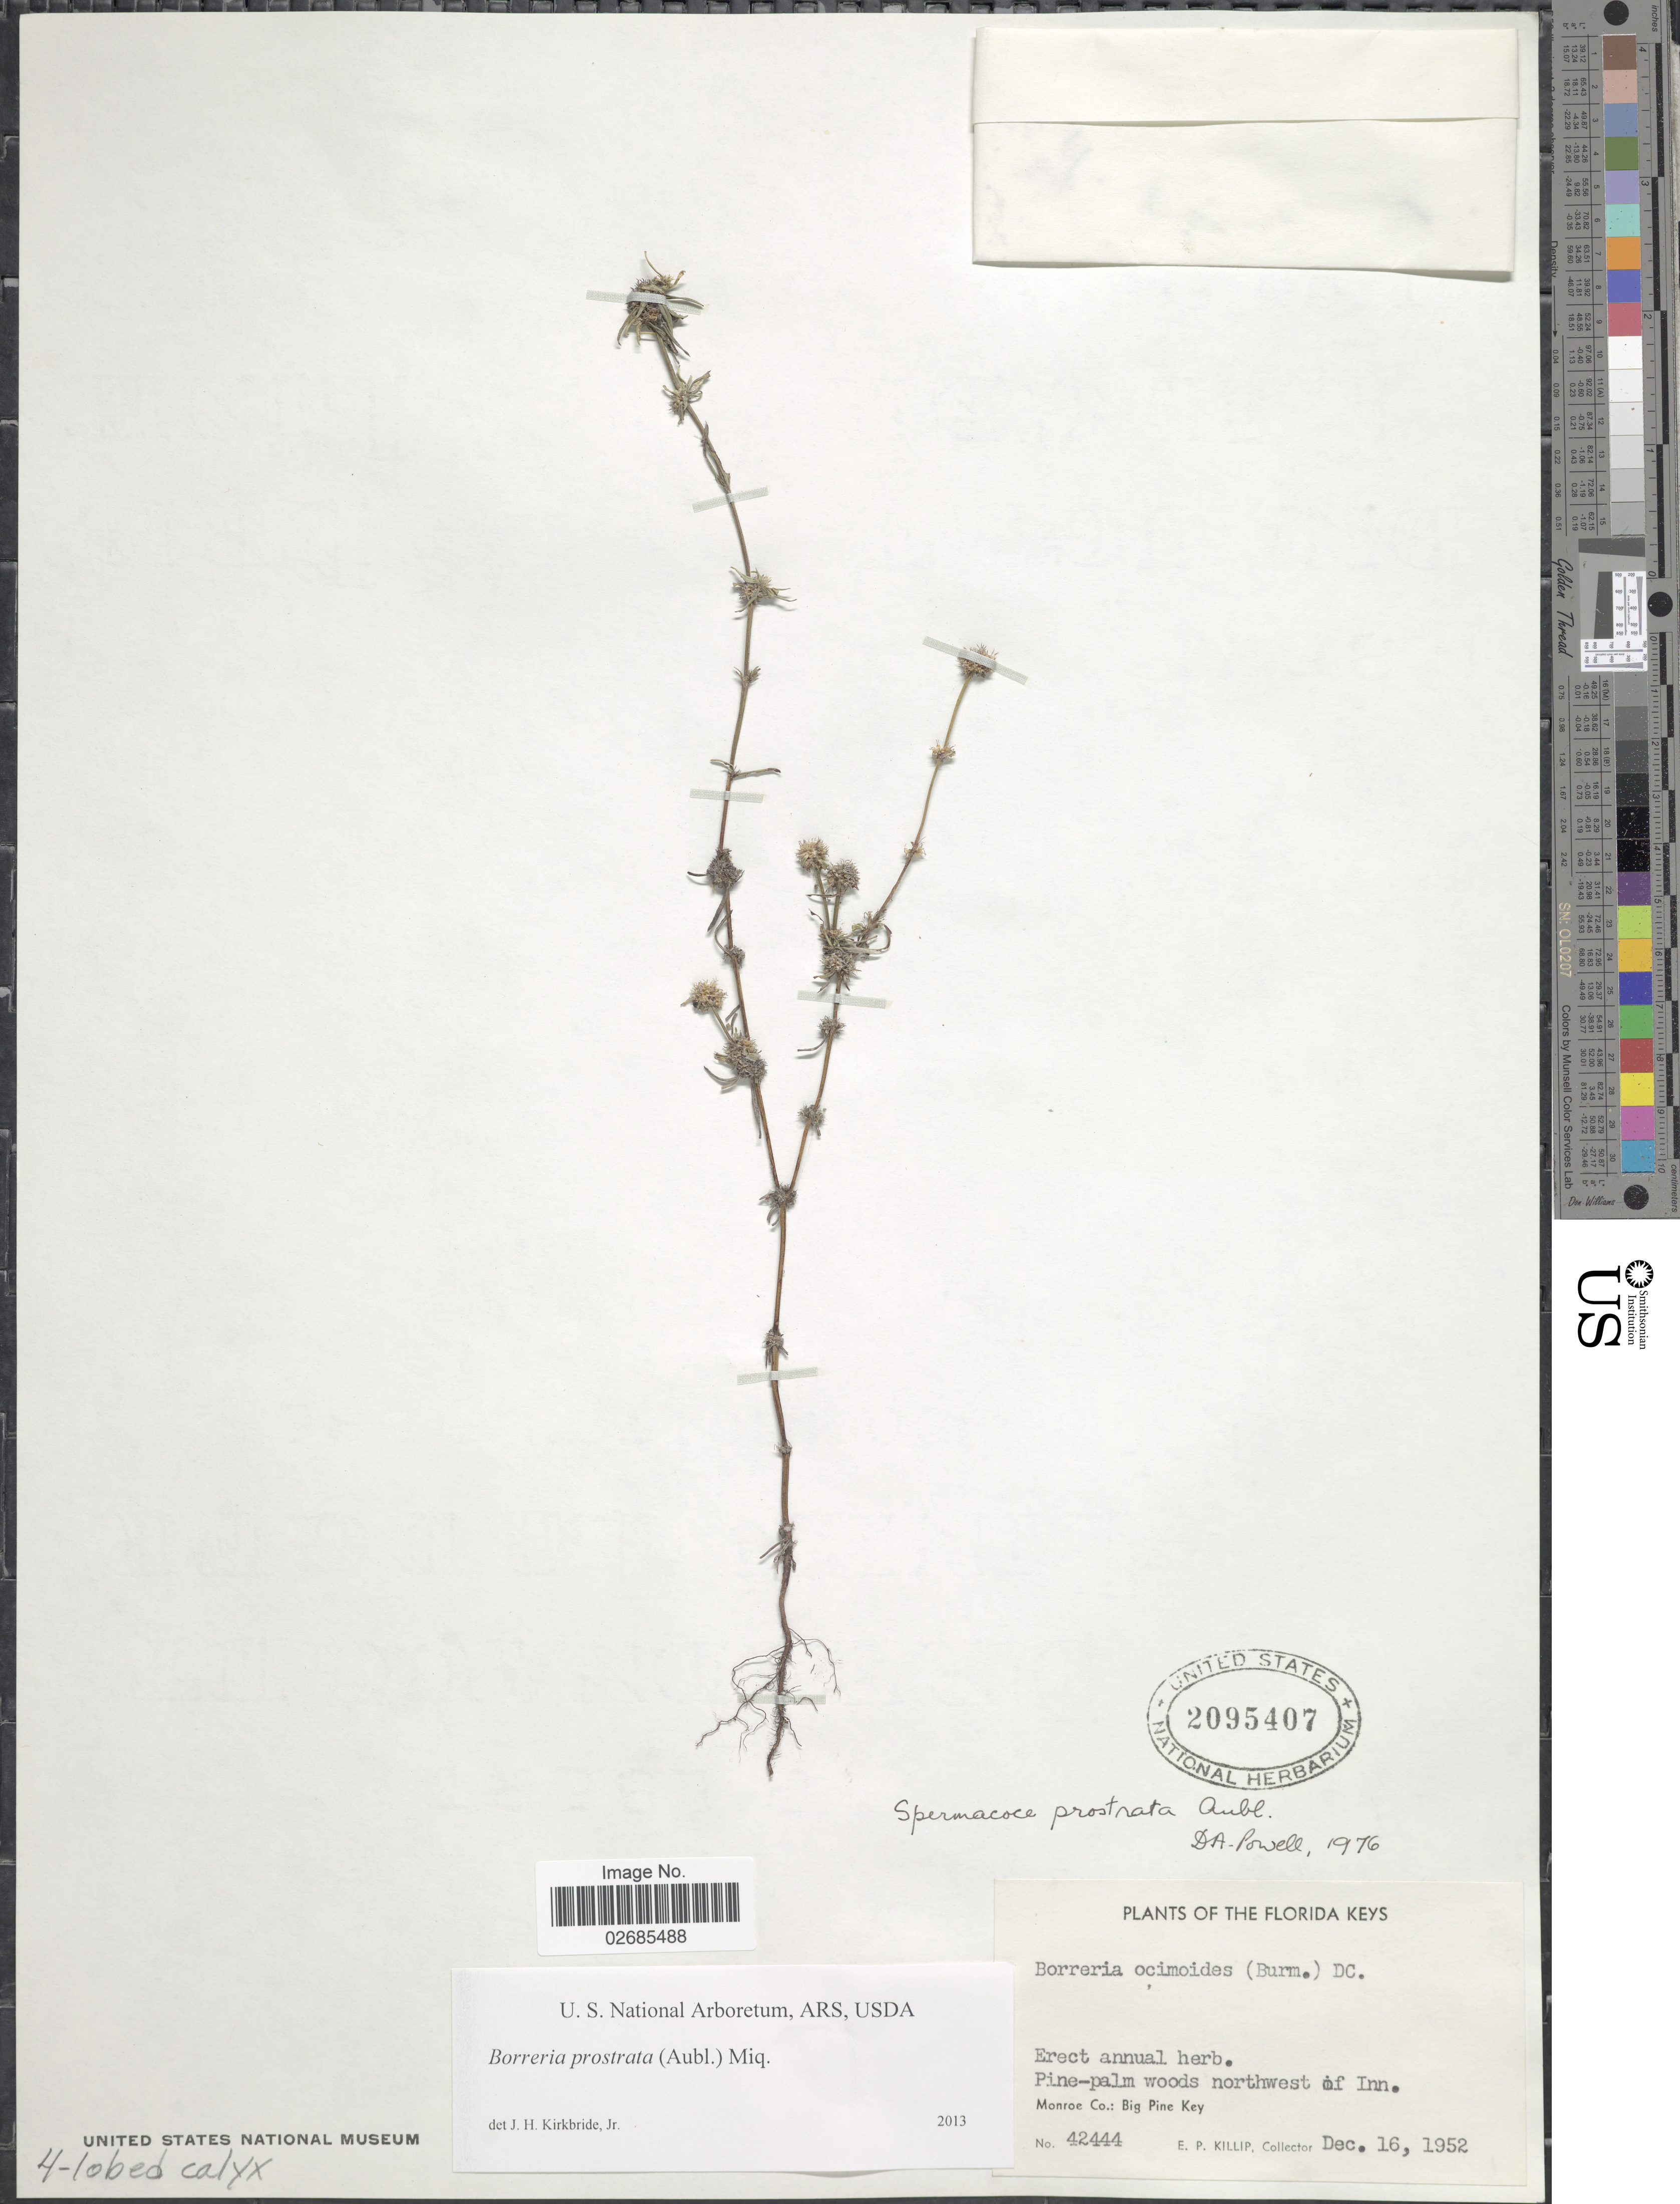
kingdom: Plantae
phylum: Tracheophyta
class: Magnoliopsida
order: Gentianales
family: Rubiaceae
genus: Borreria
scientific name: Borreria prostrata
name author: (Aubl.) Miq.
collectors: E. P. Killip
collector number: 42444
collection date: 1952-12-16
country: United States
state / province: Florida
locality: Florida Keys. Pine-palm woods northwest of Inn. Monroe Co.: Big Pine Key.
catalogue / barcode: US 2095407